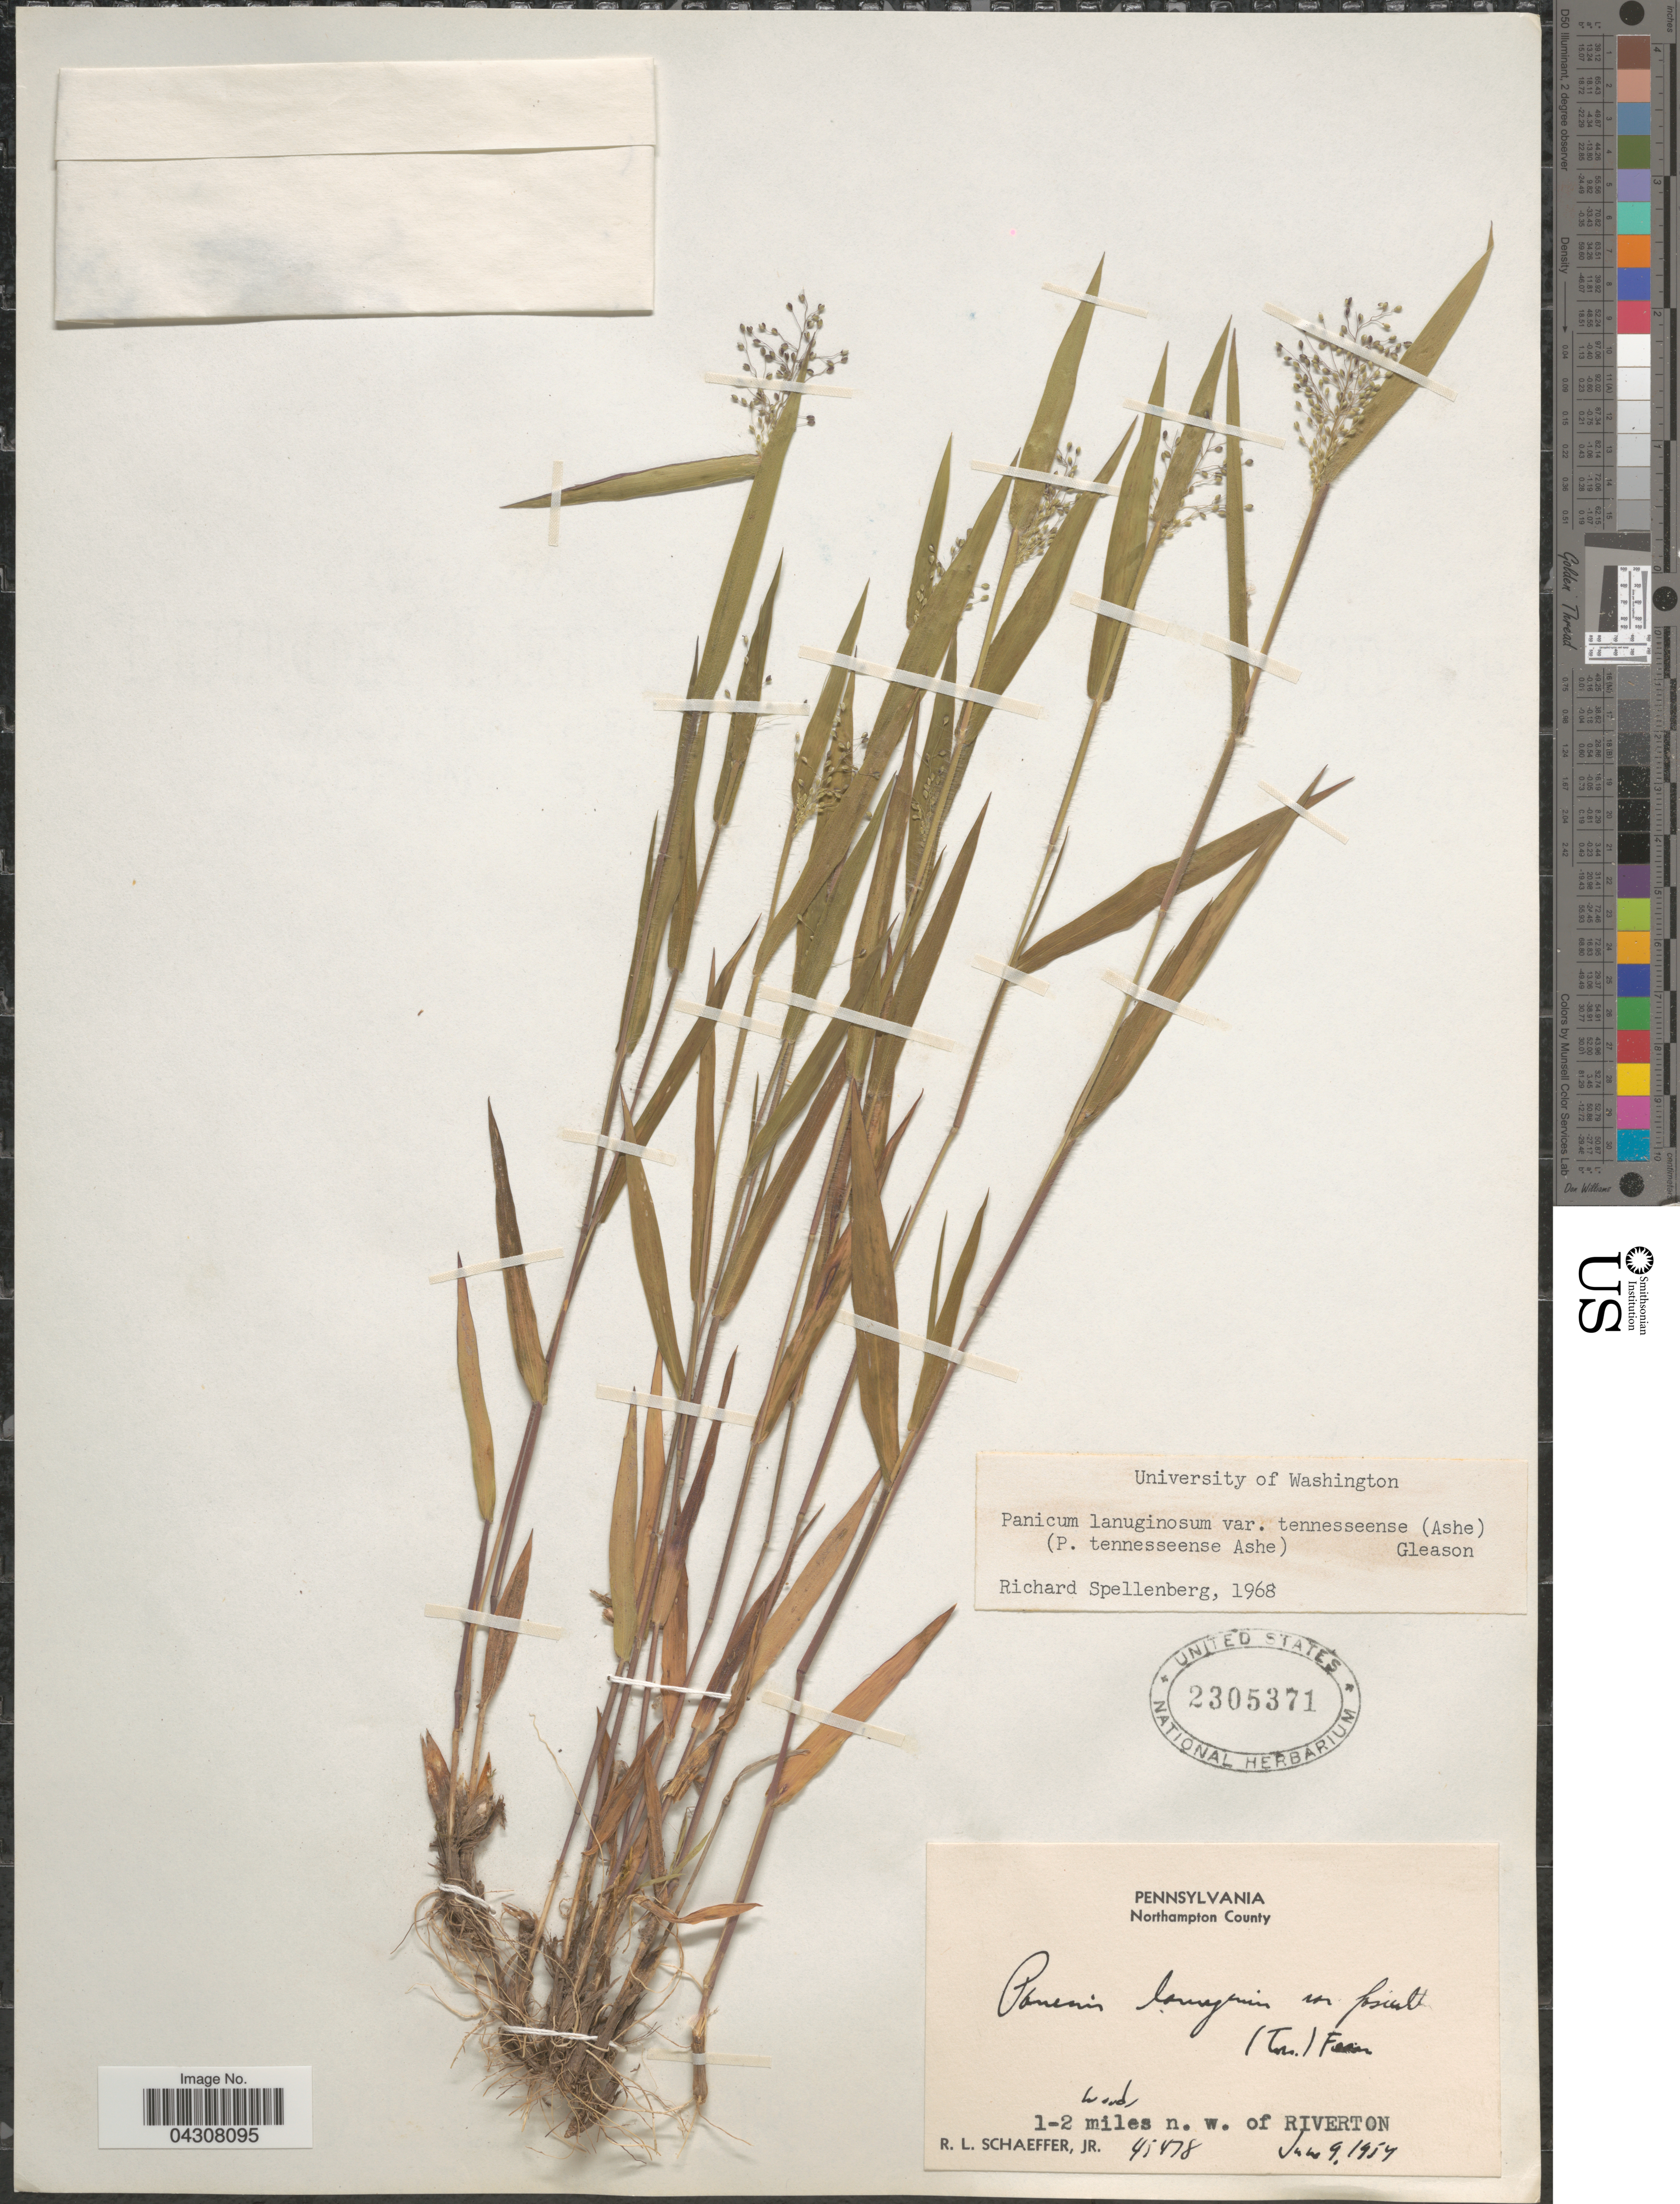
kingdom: Plantae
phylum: Tracheophyta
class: Liliopsida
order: Poales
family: Poaceae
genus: Dichanthelium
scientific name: Dichanthelium acuminatum var. acuminatum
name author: (Sw.) Gould & C.A. Clark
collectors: R. L. Schaeffer Jr.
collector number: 45478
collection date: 1954-06-09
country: United States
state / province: Pennsylvania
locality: Northampton County. Woods. 1-2 miles n. w. of Riverton.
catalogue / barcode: US 2305371